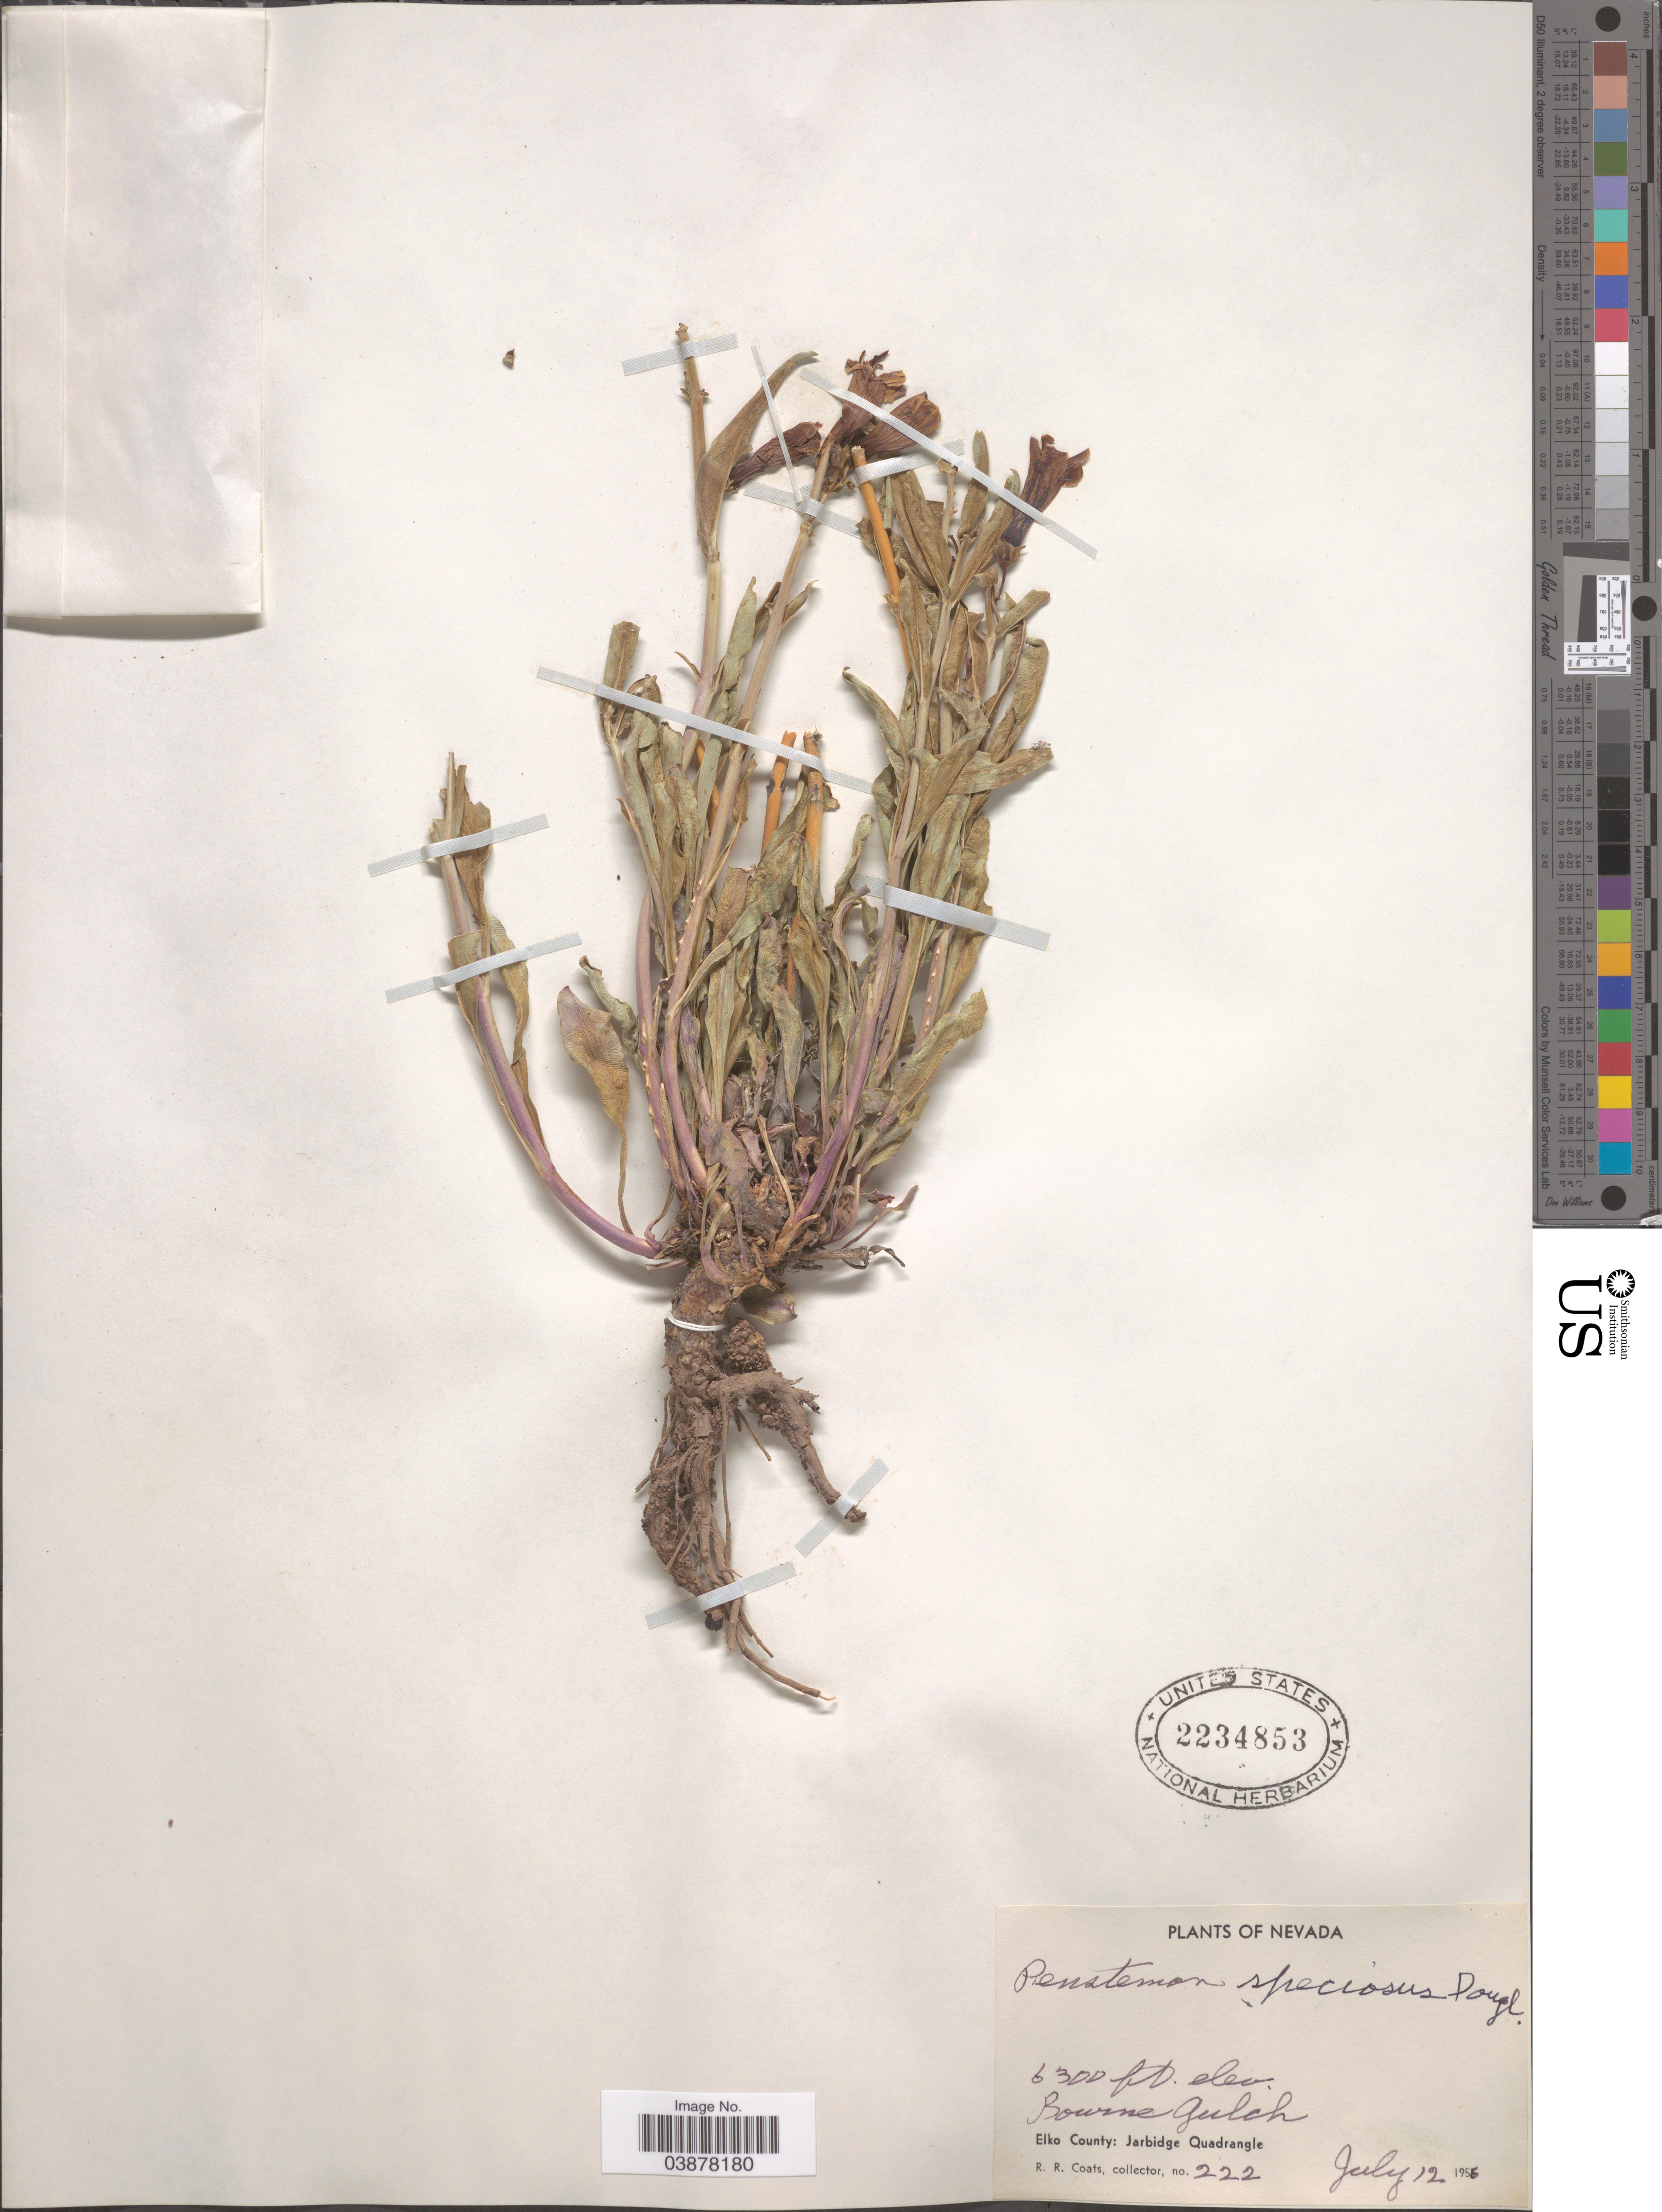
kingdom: Plantae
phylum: Tracheophyta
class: Magnoliopsida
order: Lamiales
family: Plantaginaceae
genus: Penstemon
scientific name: Penstemon speciosus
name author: Douglas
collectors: R. Coats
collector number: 222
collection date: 1956-07-12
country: United States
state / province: Nevada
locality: Bourne Gulch. Elko County: Jarbidge Quadrangle.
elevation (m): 1920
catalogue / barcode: US 2234853